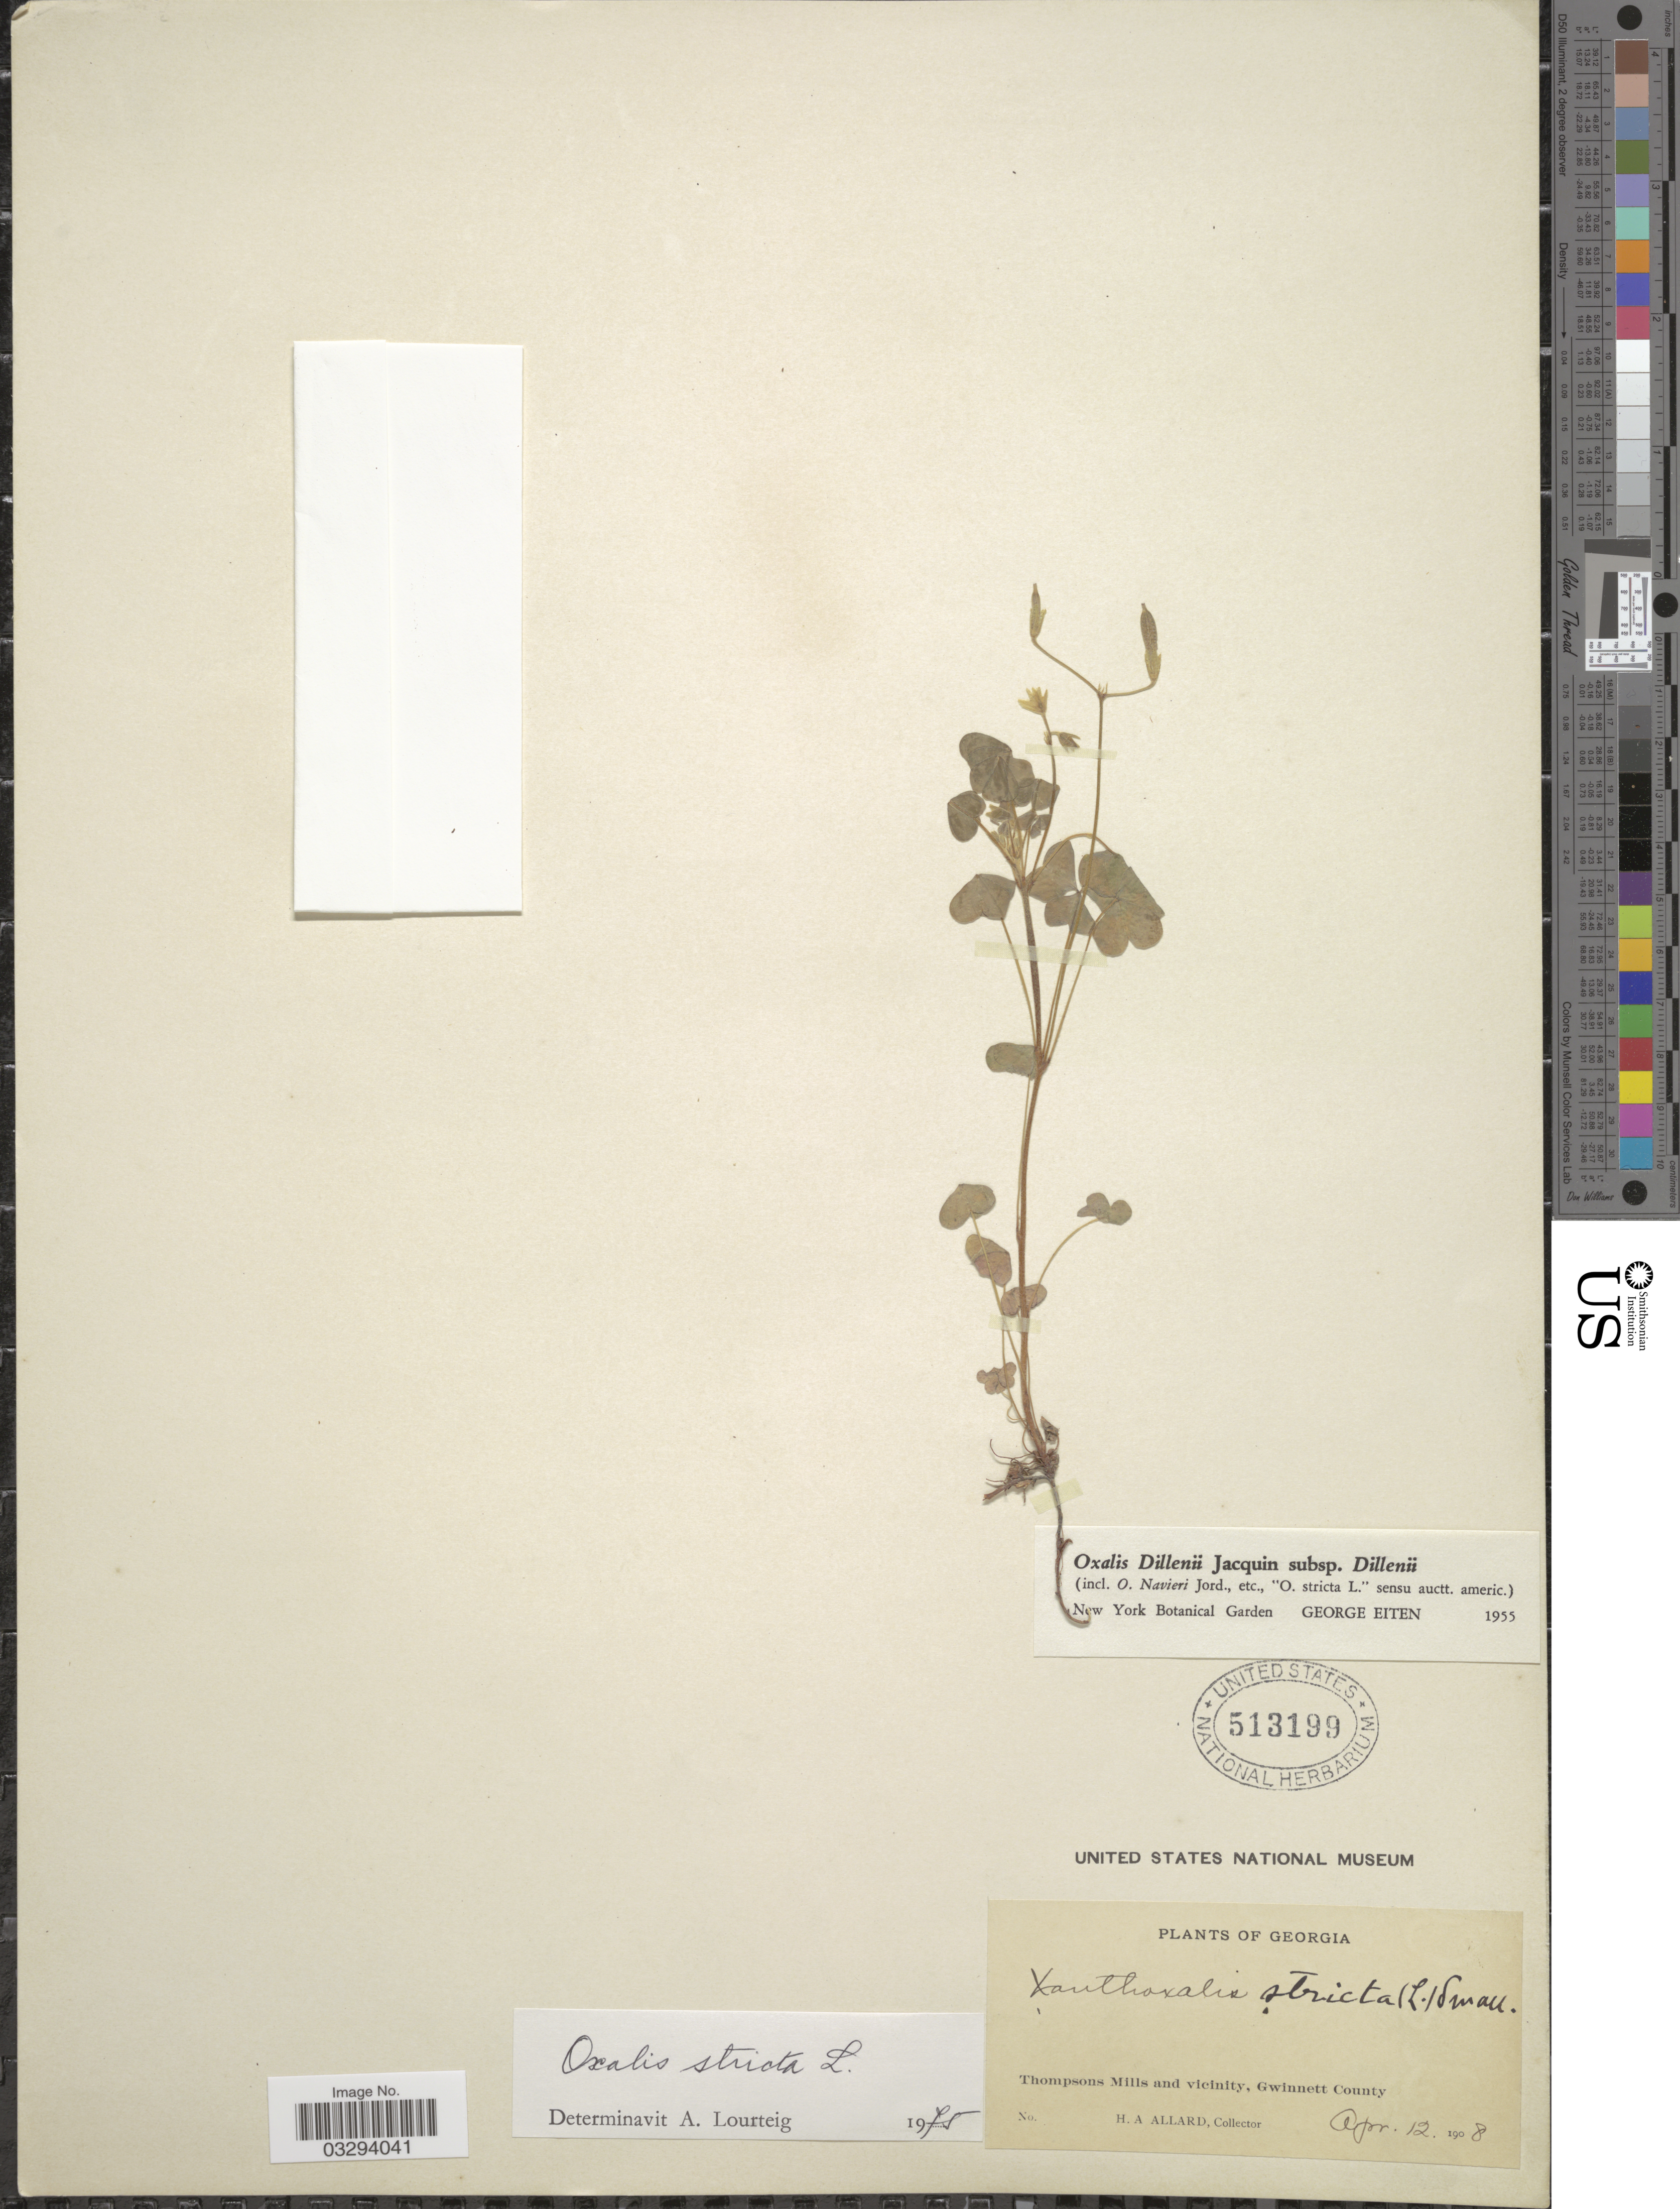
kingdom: Plantae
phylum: Tracheophyta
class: Magnoliopsida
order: Oxalidales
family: Oxalidaceae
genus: Oxalis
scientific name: Oxalis stricta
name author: L.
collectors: H. A. Allard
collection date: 1908-04-12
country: United States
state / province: Georgia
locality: Thompsons Mills and vicinity, Gwinnett County.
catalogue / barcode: US 513199